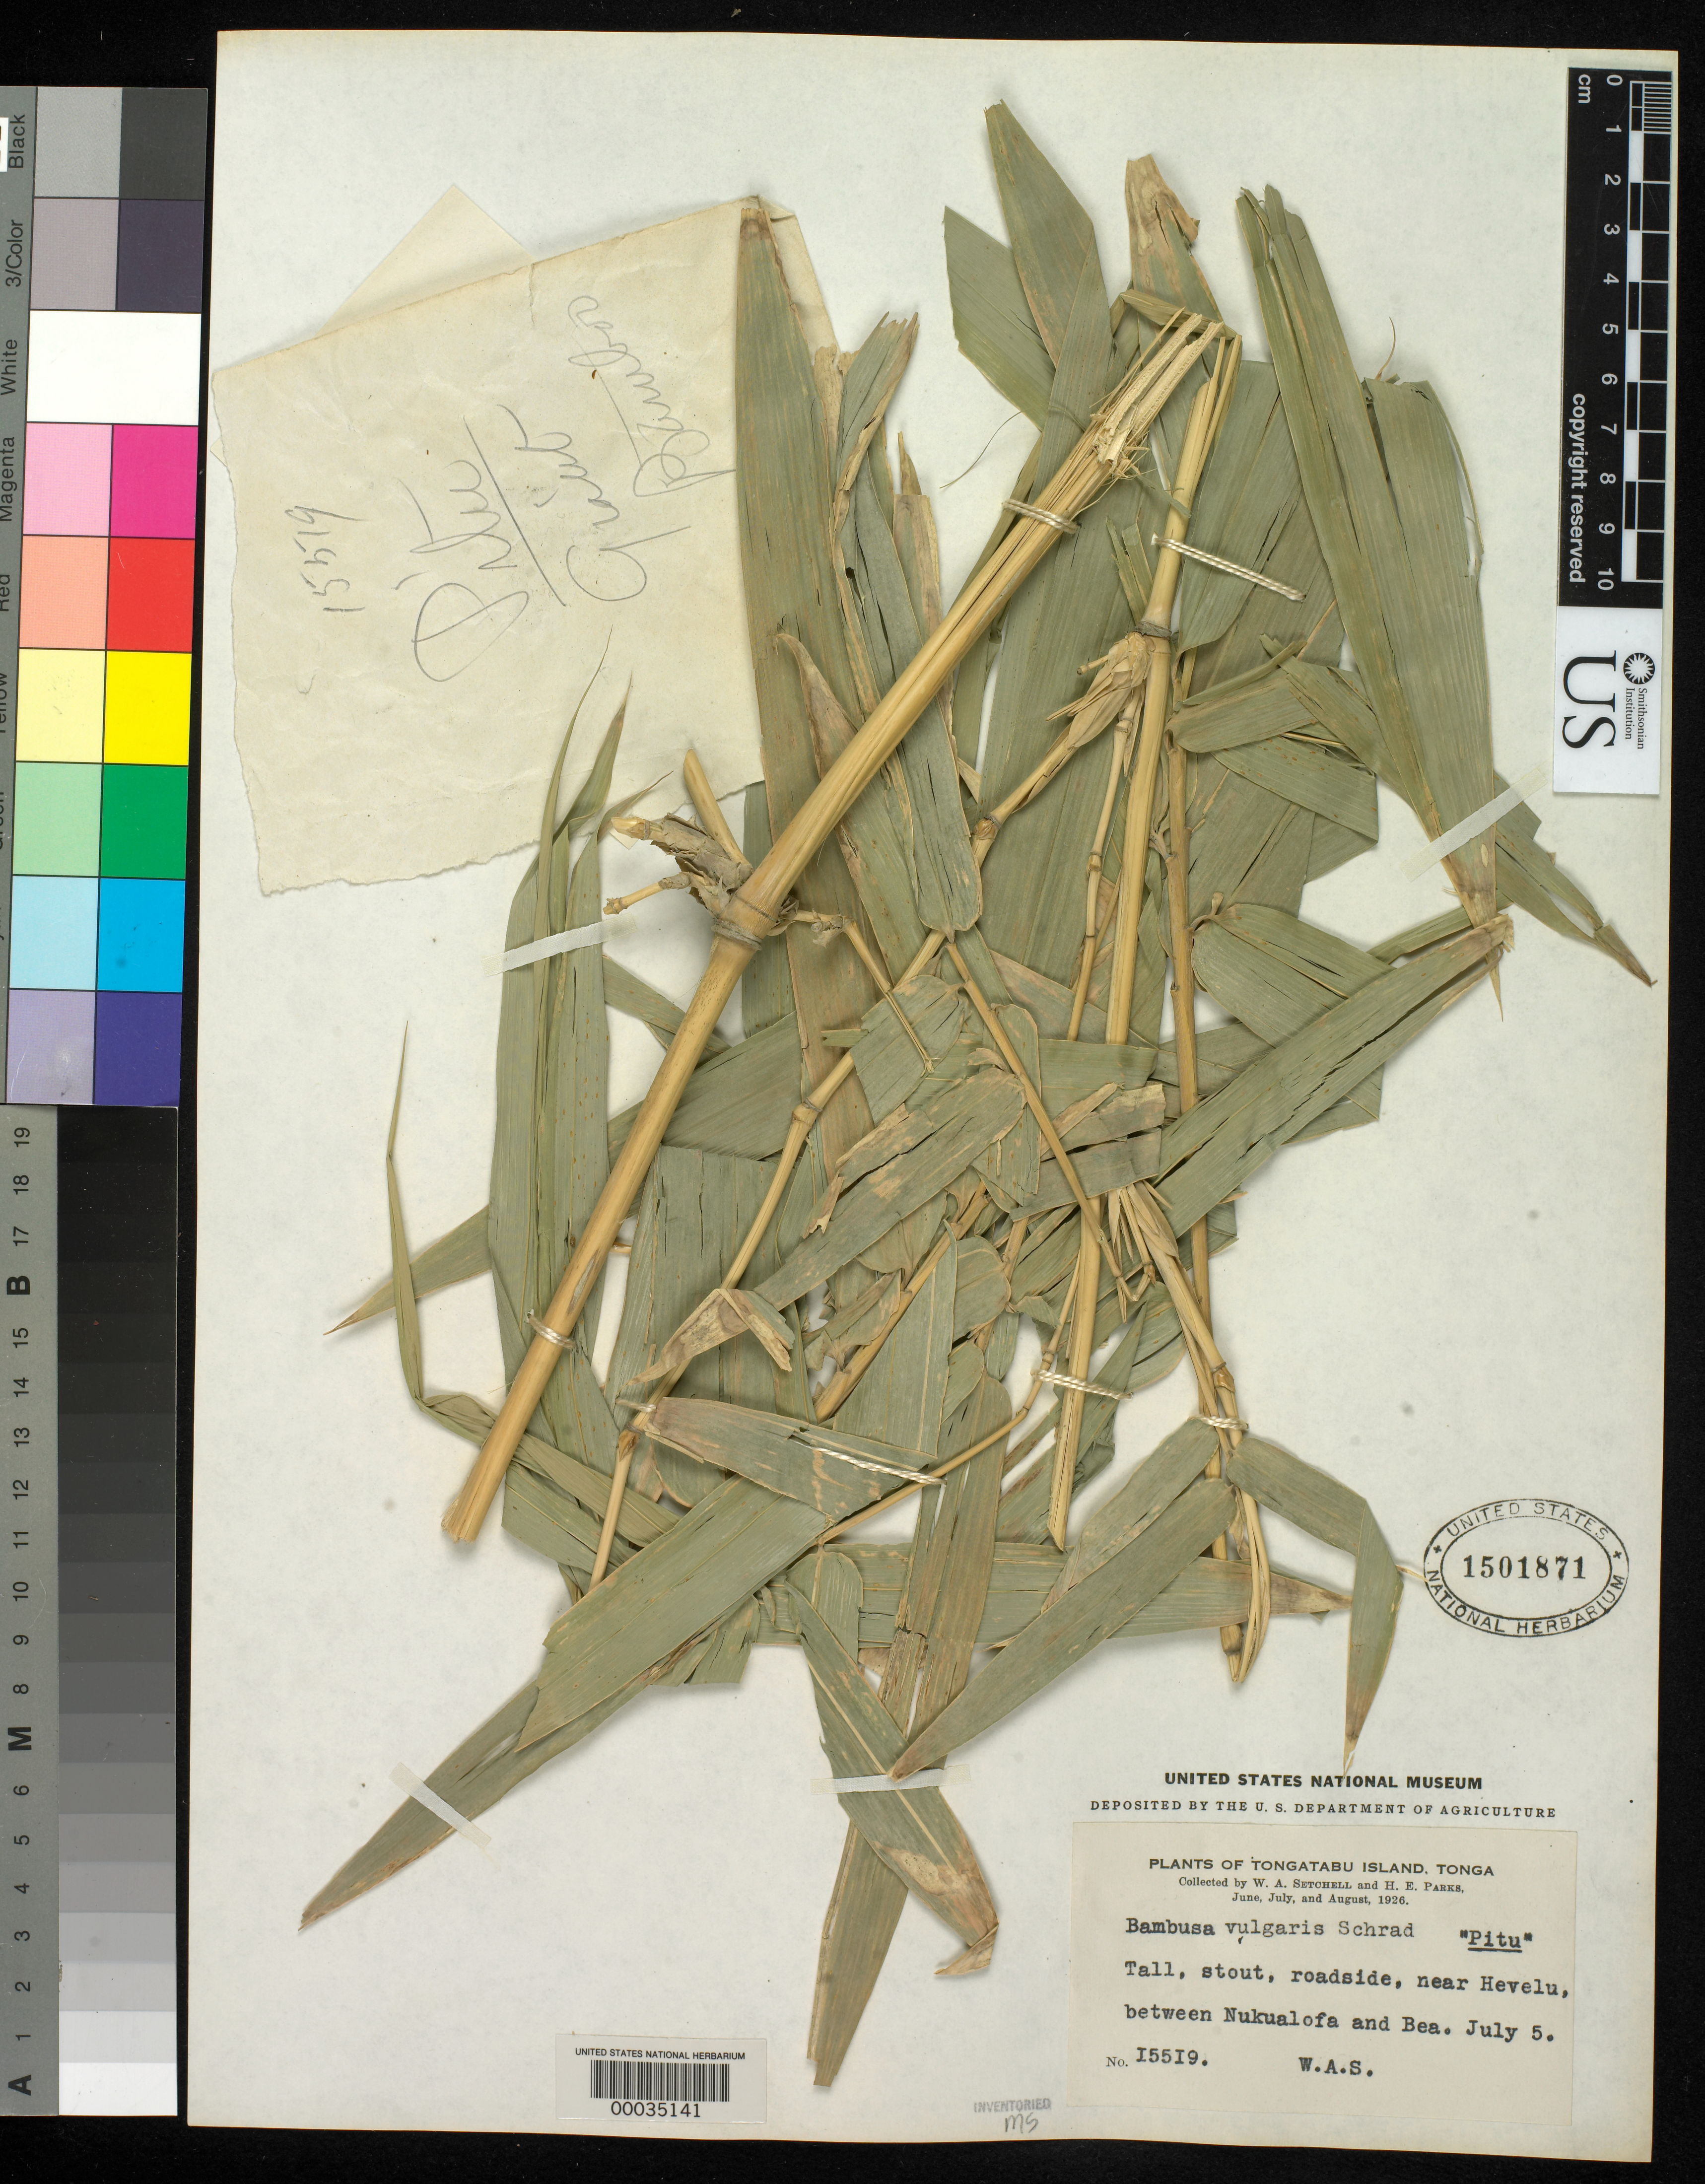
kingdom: Plantae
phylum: Tracheophyta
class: Liliopsida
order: Poales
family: Poaceae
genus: Bambusa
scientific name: Bambusa vulgaris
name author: Schrad. ex J.C. Wendl.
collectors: W. Setchell & H. E. Parks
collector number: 15519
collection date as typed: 05 Jul 1926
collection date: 1926-07-05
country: Tonga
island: Tongatapu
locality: Hevelu, Nukualofa, Bea, Tongatabu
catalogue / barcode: US 1501871